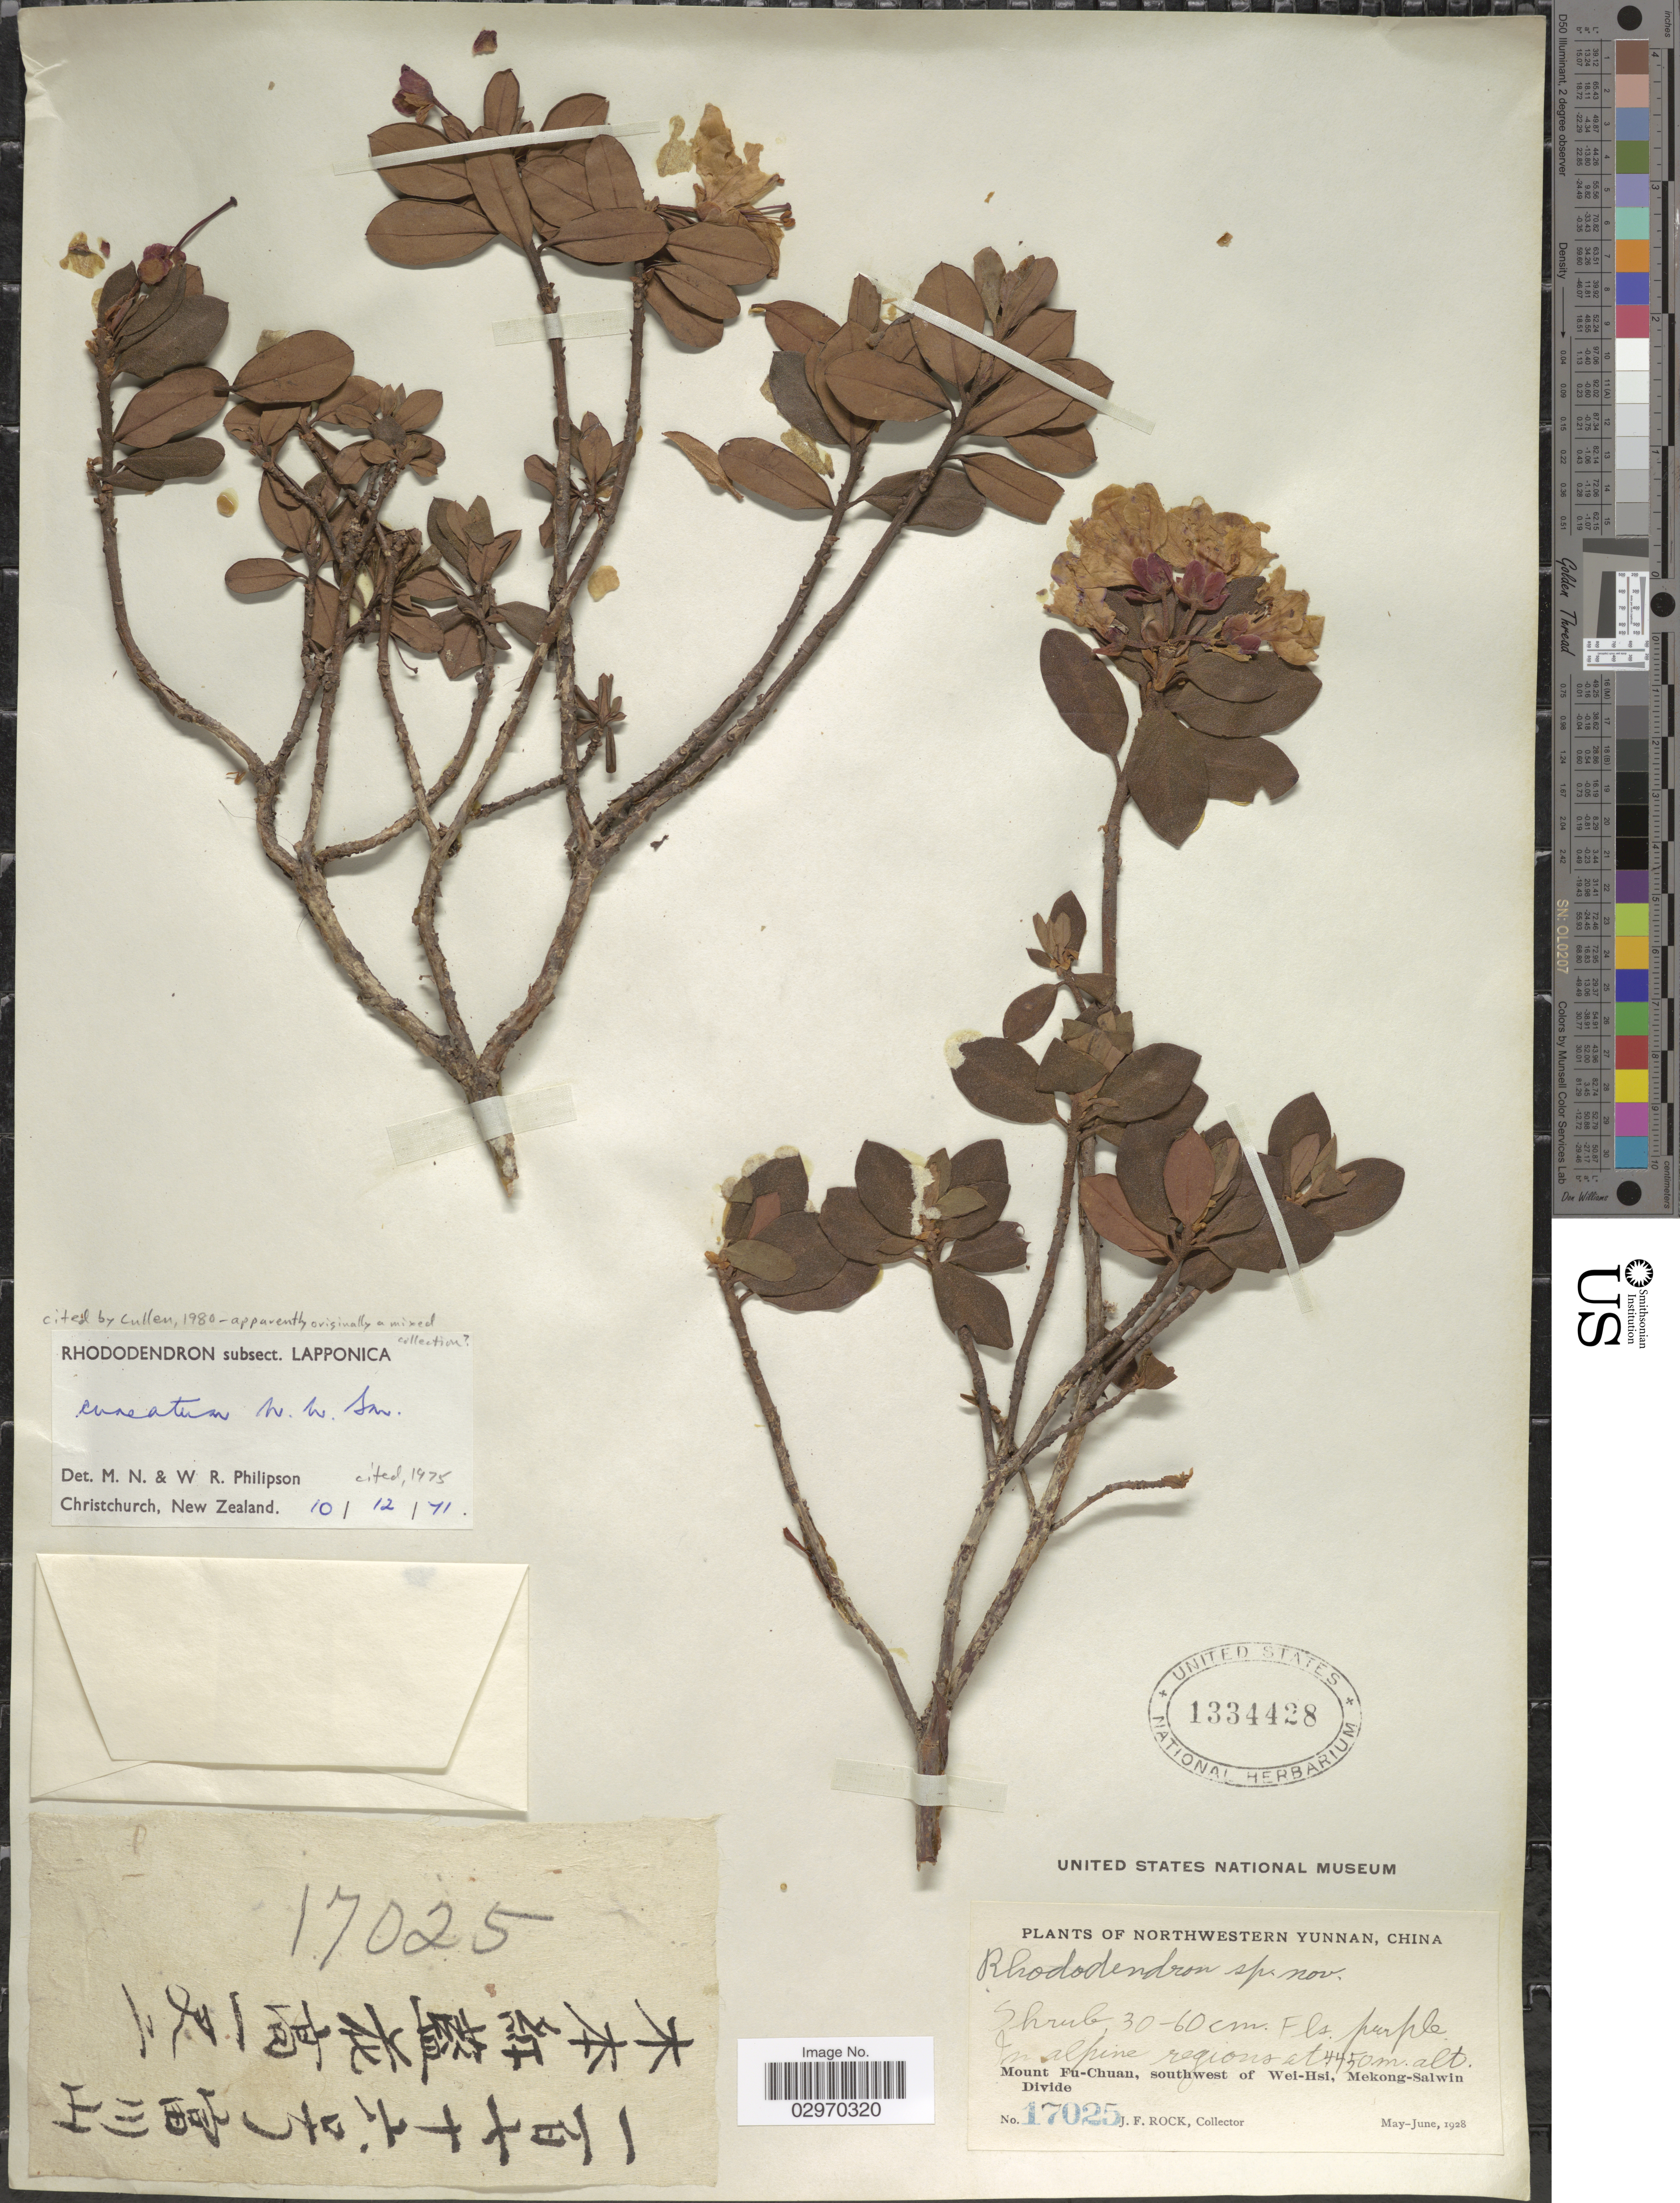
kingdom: Plantae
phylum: Tracheophyta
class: Magnoliopsida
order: Ericales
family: Ericaceae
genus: Rhododendron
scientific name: Rhododendron cuneatum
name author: W.W. Sm.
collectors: J. Rock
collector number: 17025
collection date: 1928-05/1928-06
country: China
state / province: Yunnan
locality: Northwestern Yunnan. In alpine regions. Mount Fu-Chuan, southwest of Wei-Hsi, Mekong-Salwin Divide.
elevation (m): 4450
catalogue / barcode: US 1334428